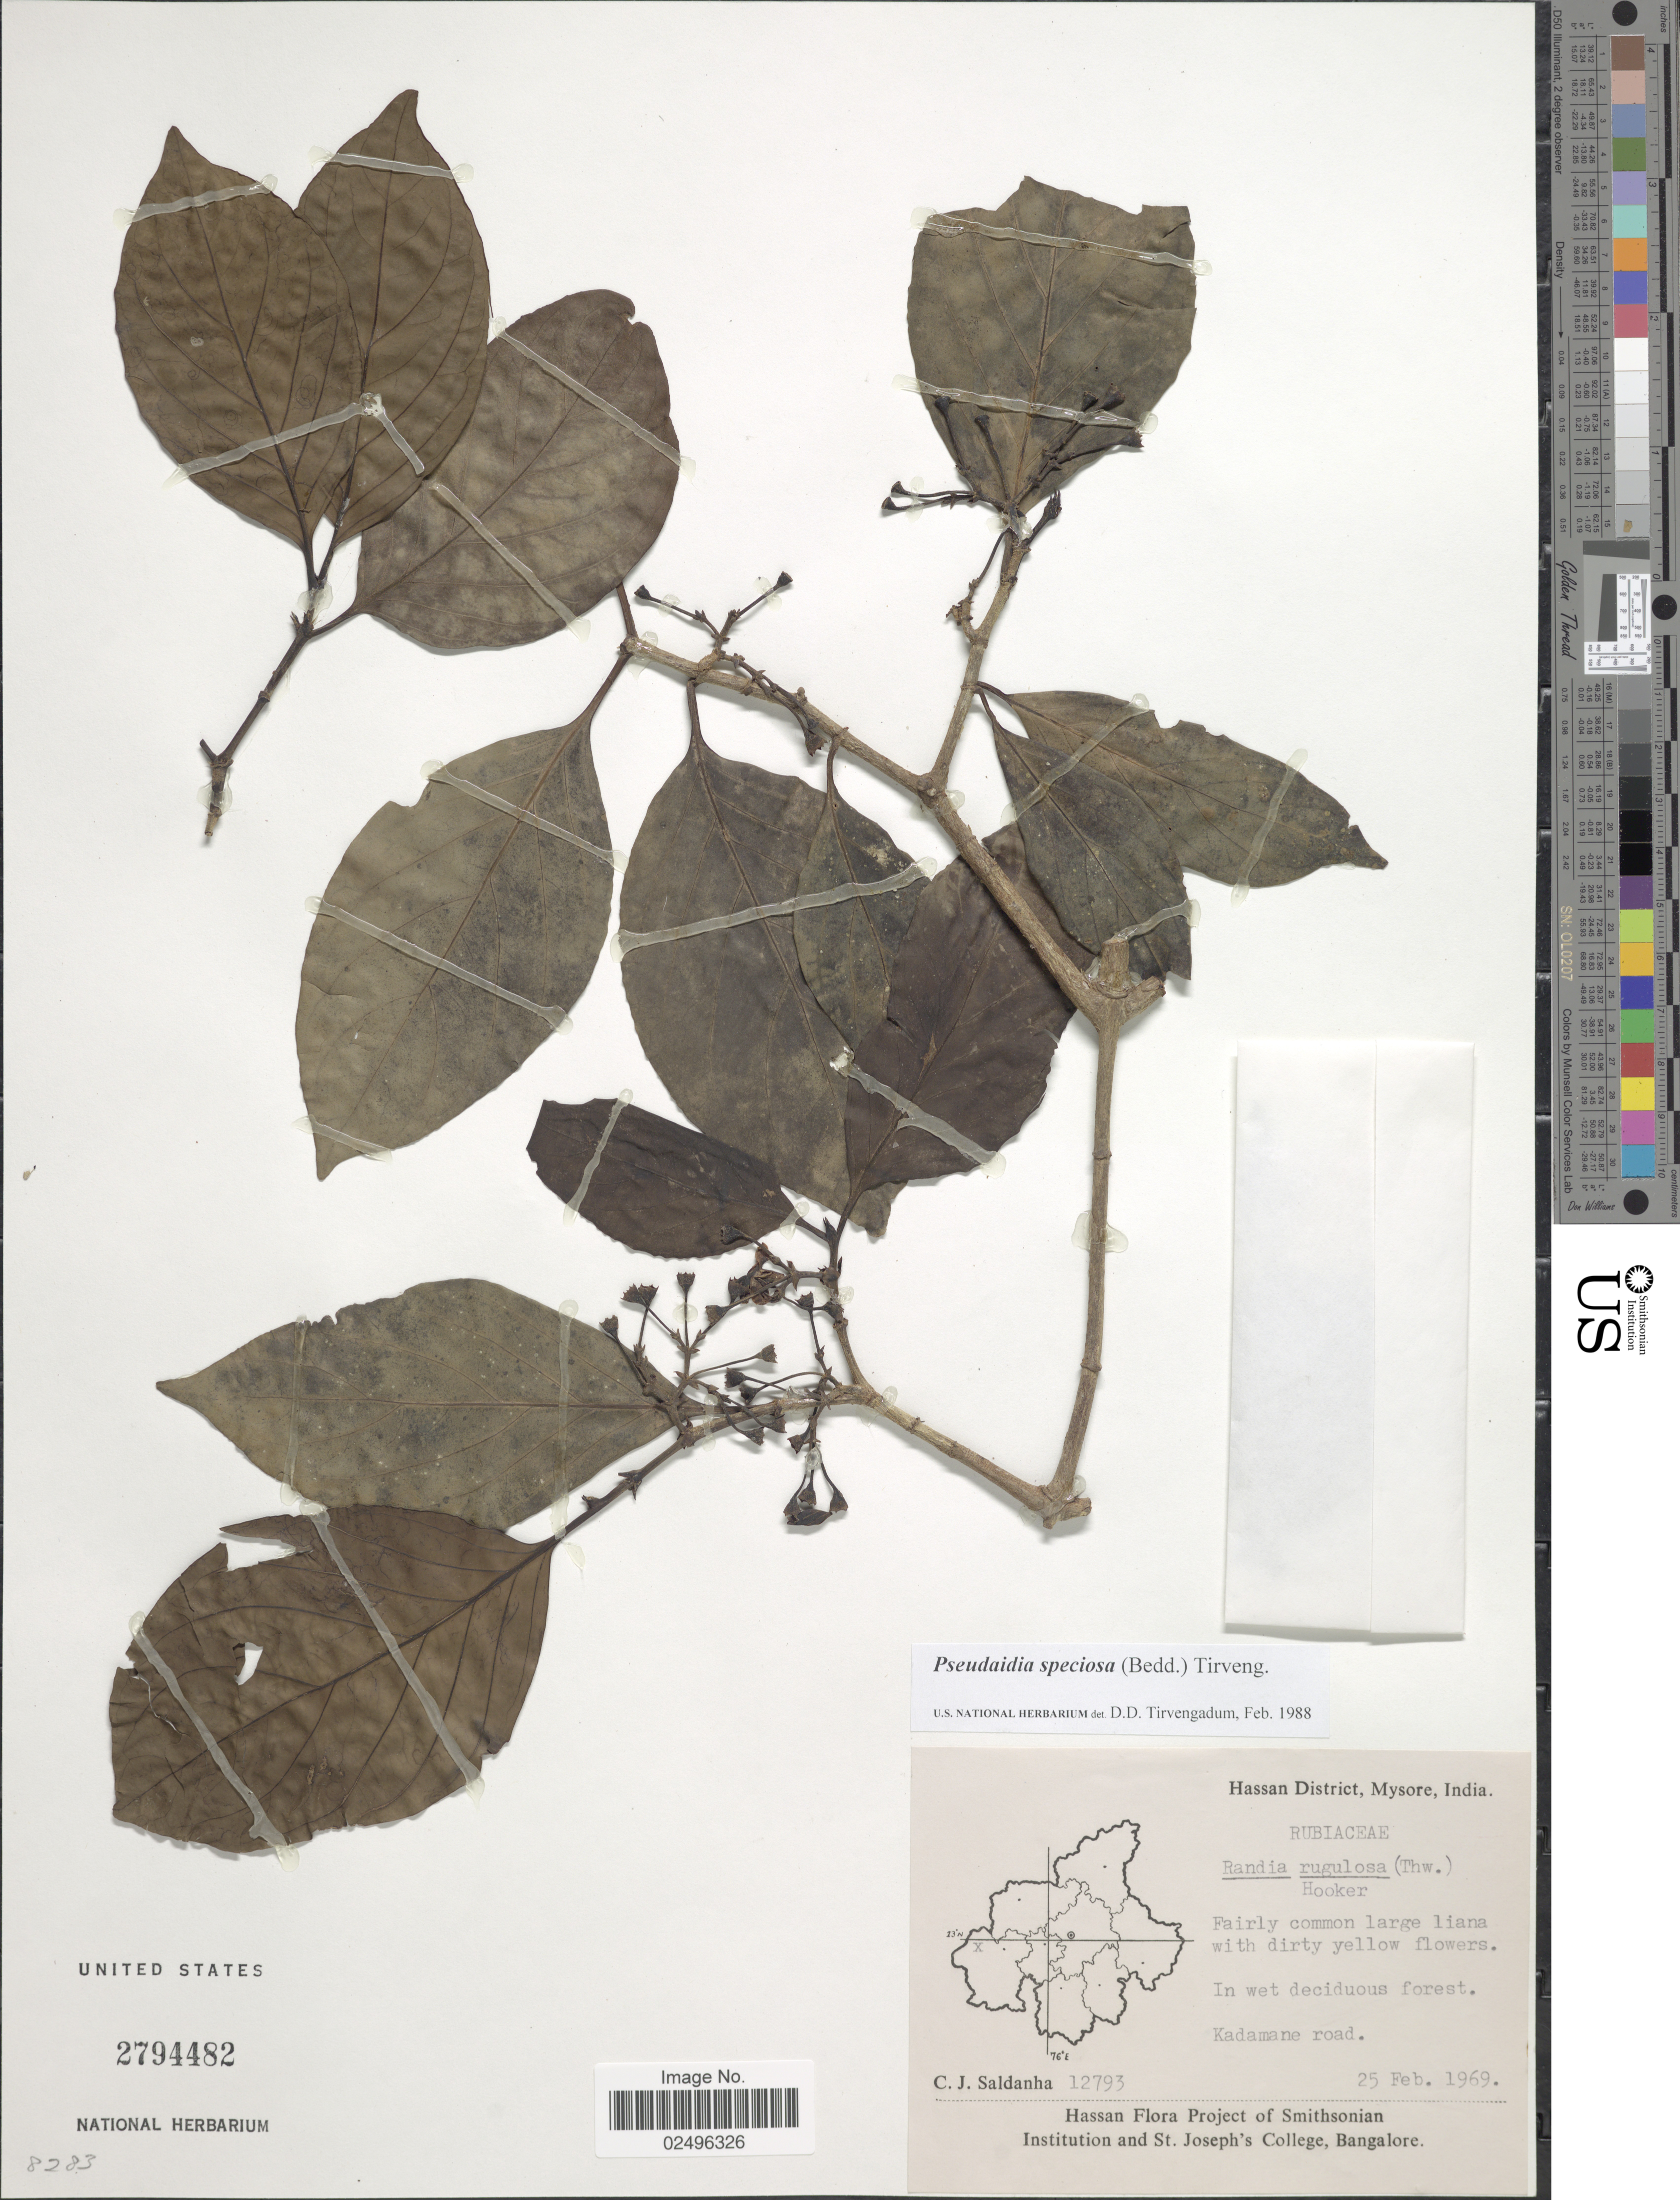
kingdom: Plantae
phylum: Tracheophyta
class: Magnoliopsida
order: Gentianales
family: Rubiaceae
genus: Pseudaidia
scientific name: Pseudaidia speciosa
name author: (Bedd.) Tirveng.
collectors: C. J. Saldanha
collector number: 12793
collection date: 1969-02-25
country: India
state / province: Karnataka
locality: Hassan District, Mysore, Kadamane Road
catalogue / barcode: US 2794482